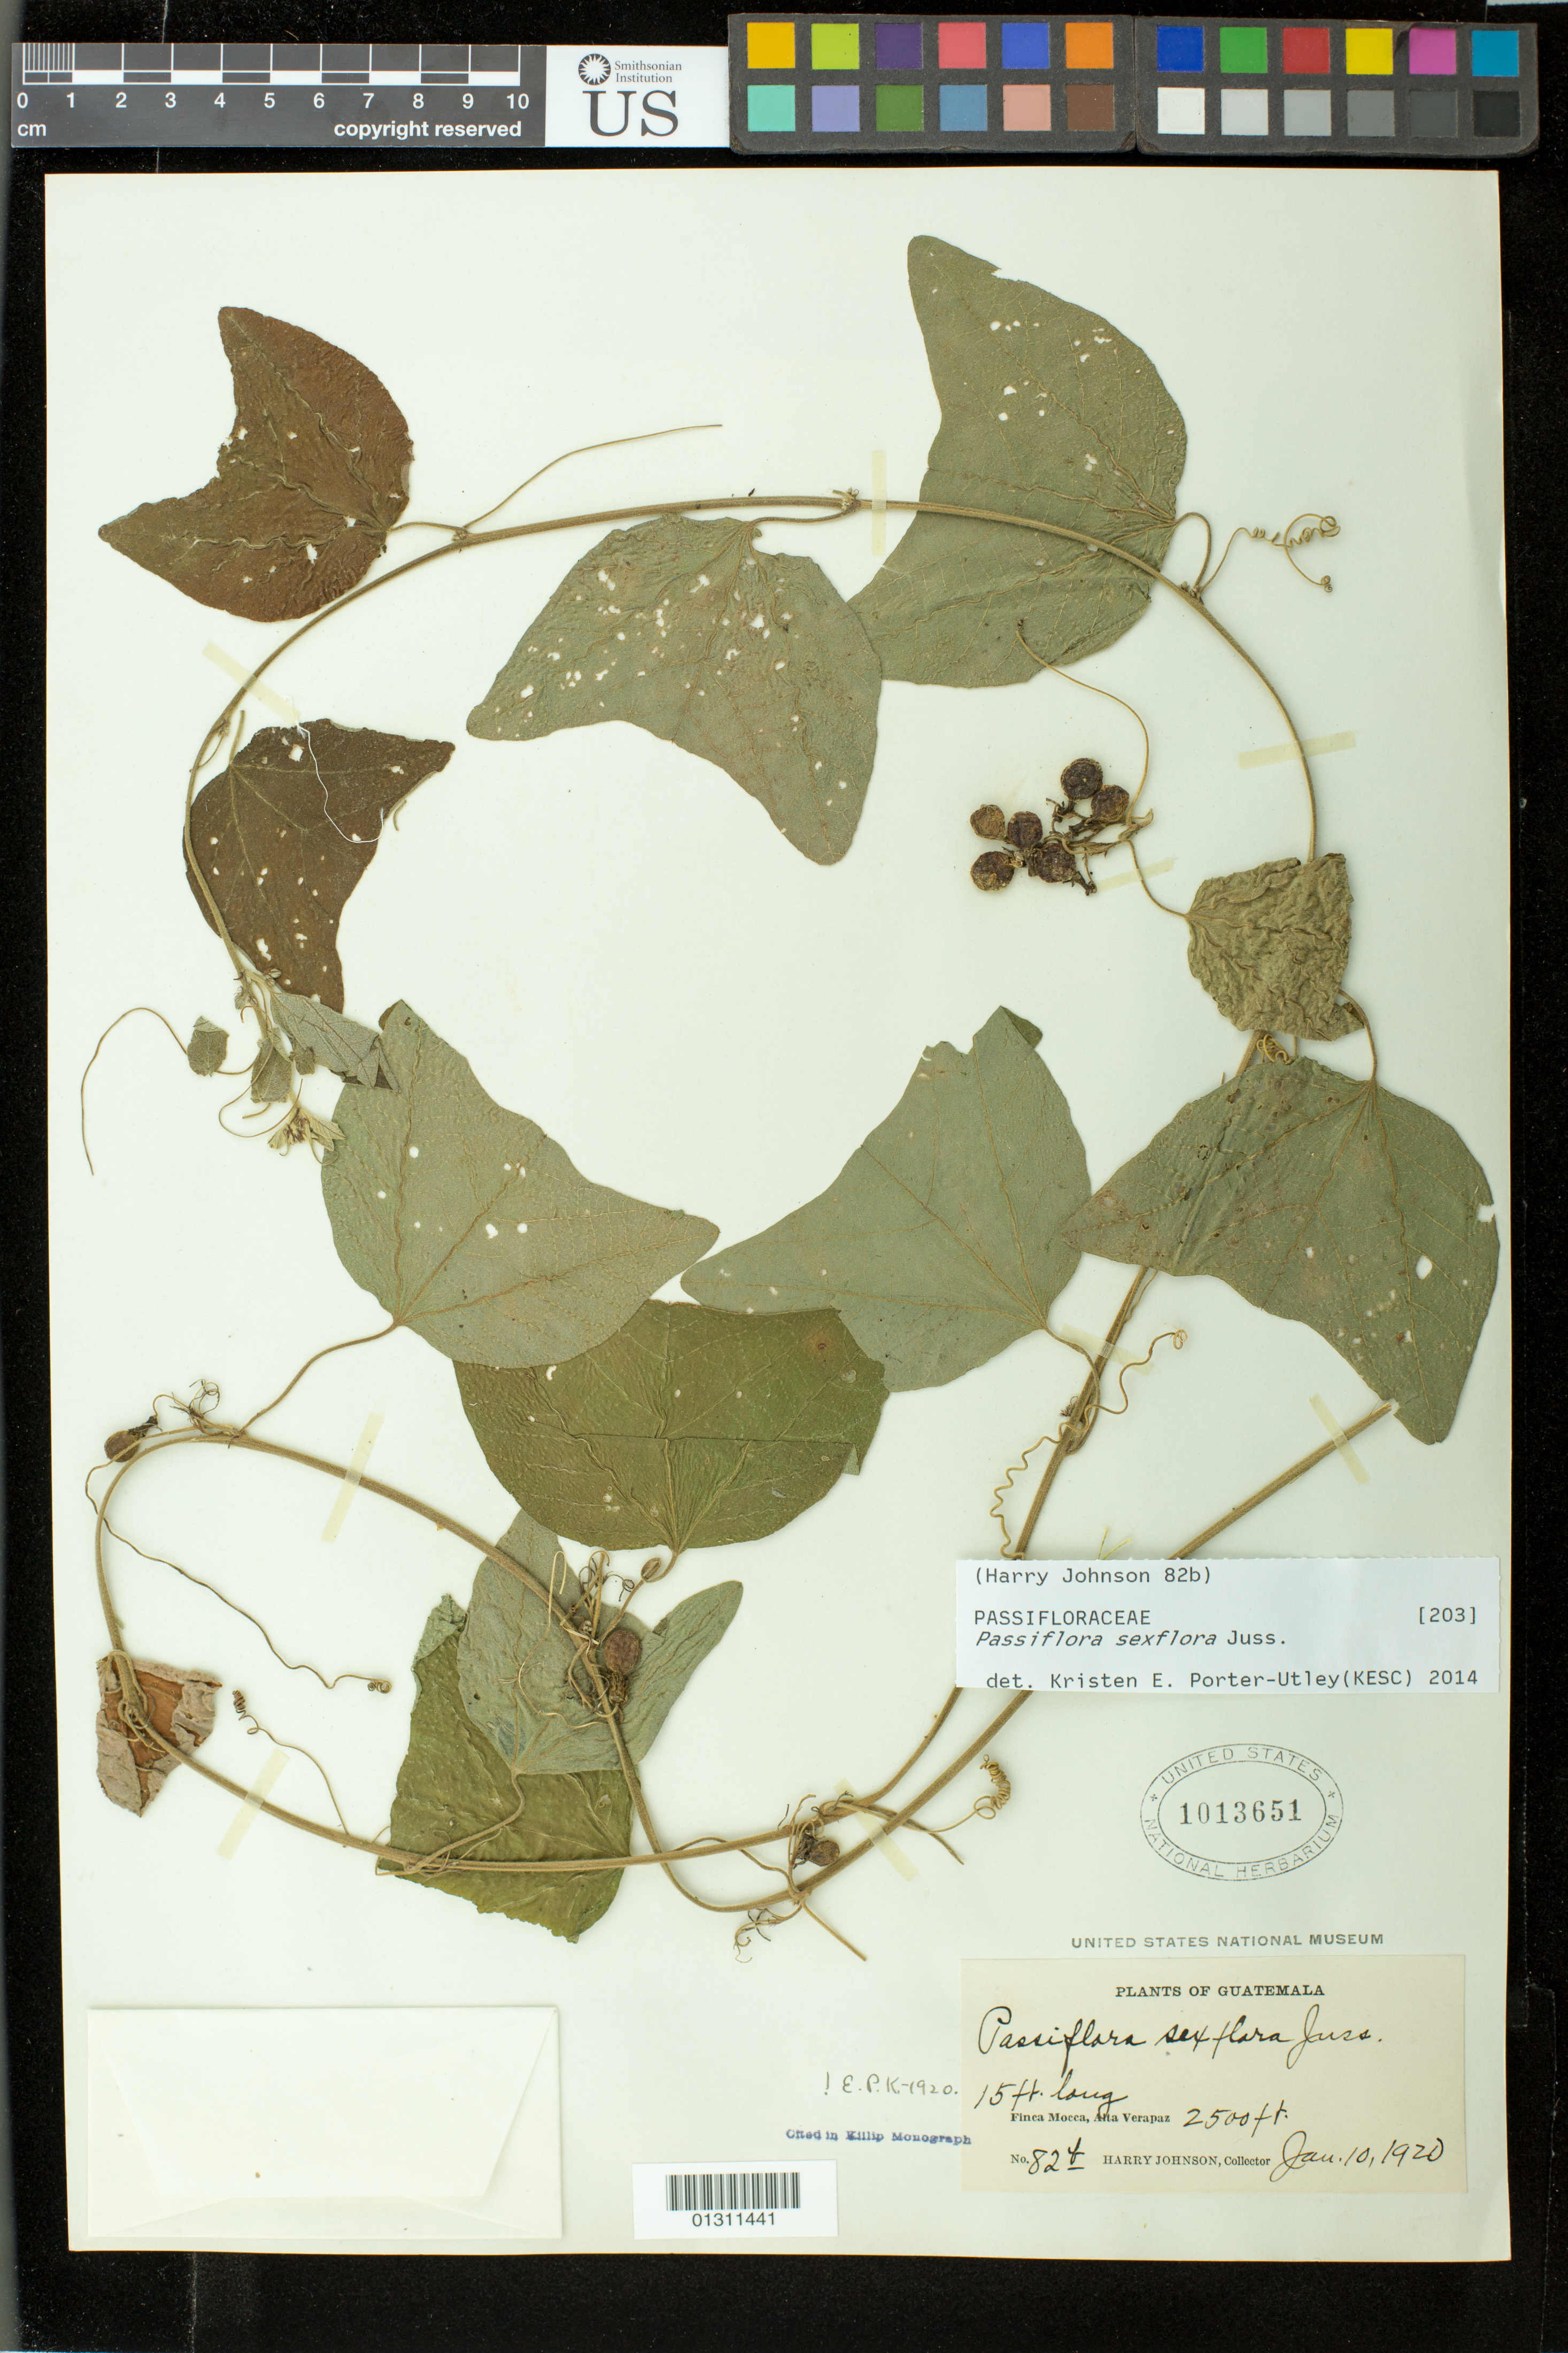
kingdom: Plantae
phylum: Tracheophyta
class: Magnoliopsida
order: Malpighiales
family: Passifloraceae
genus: Passiflora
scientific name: Passiflora sexflora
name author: Juss.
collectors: H. Johnson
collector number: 82b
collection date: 1920-01-10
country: Guatemala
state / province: Alta Verapaz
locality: Finca Mocca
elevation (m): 762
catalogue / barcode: US 1013651